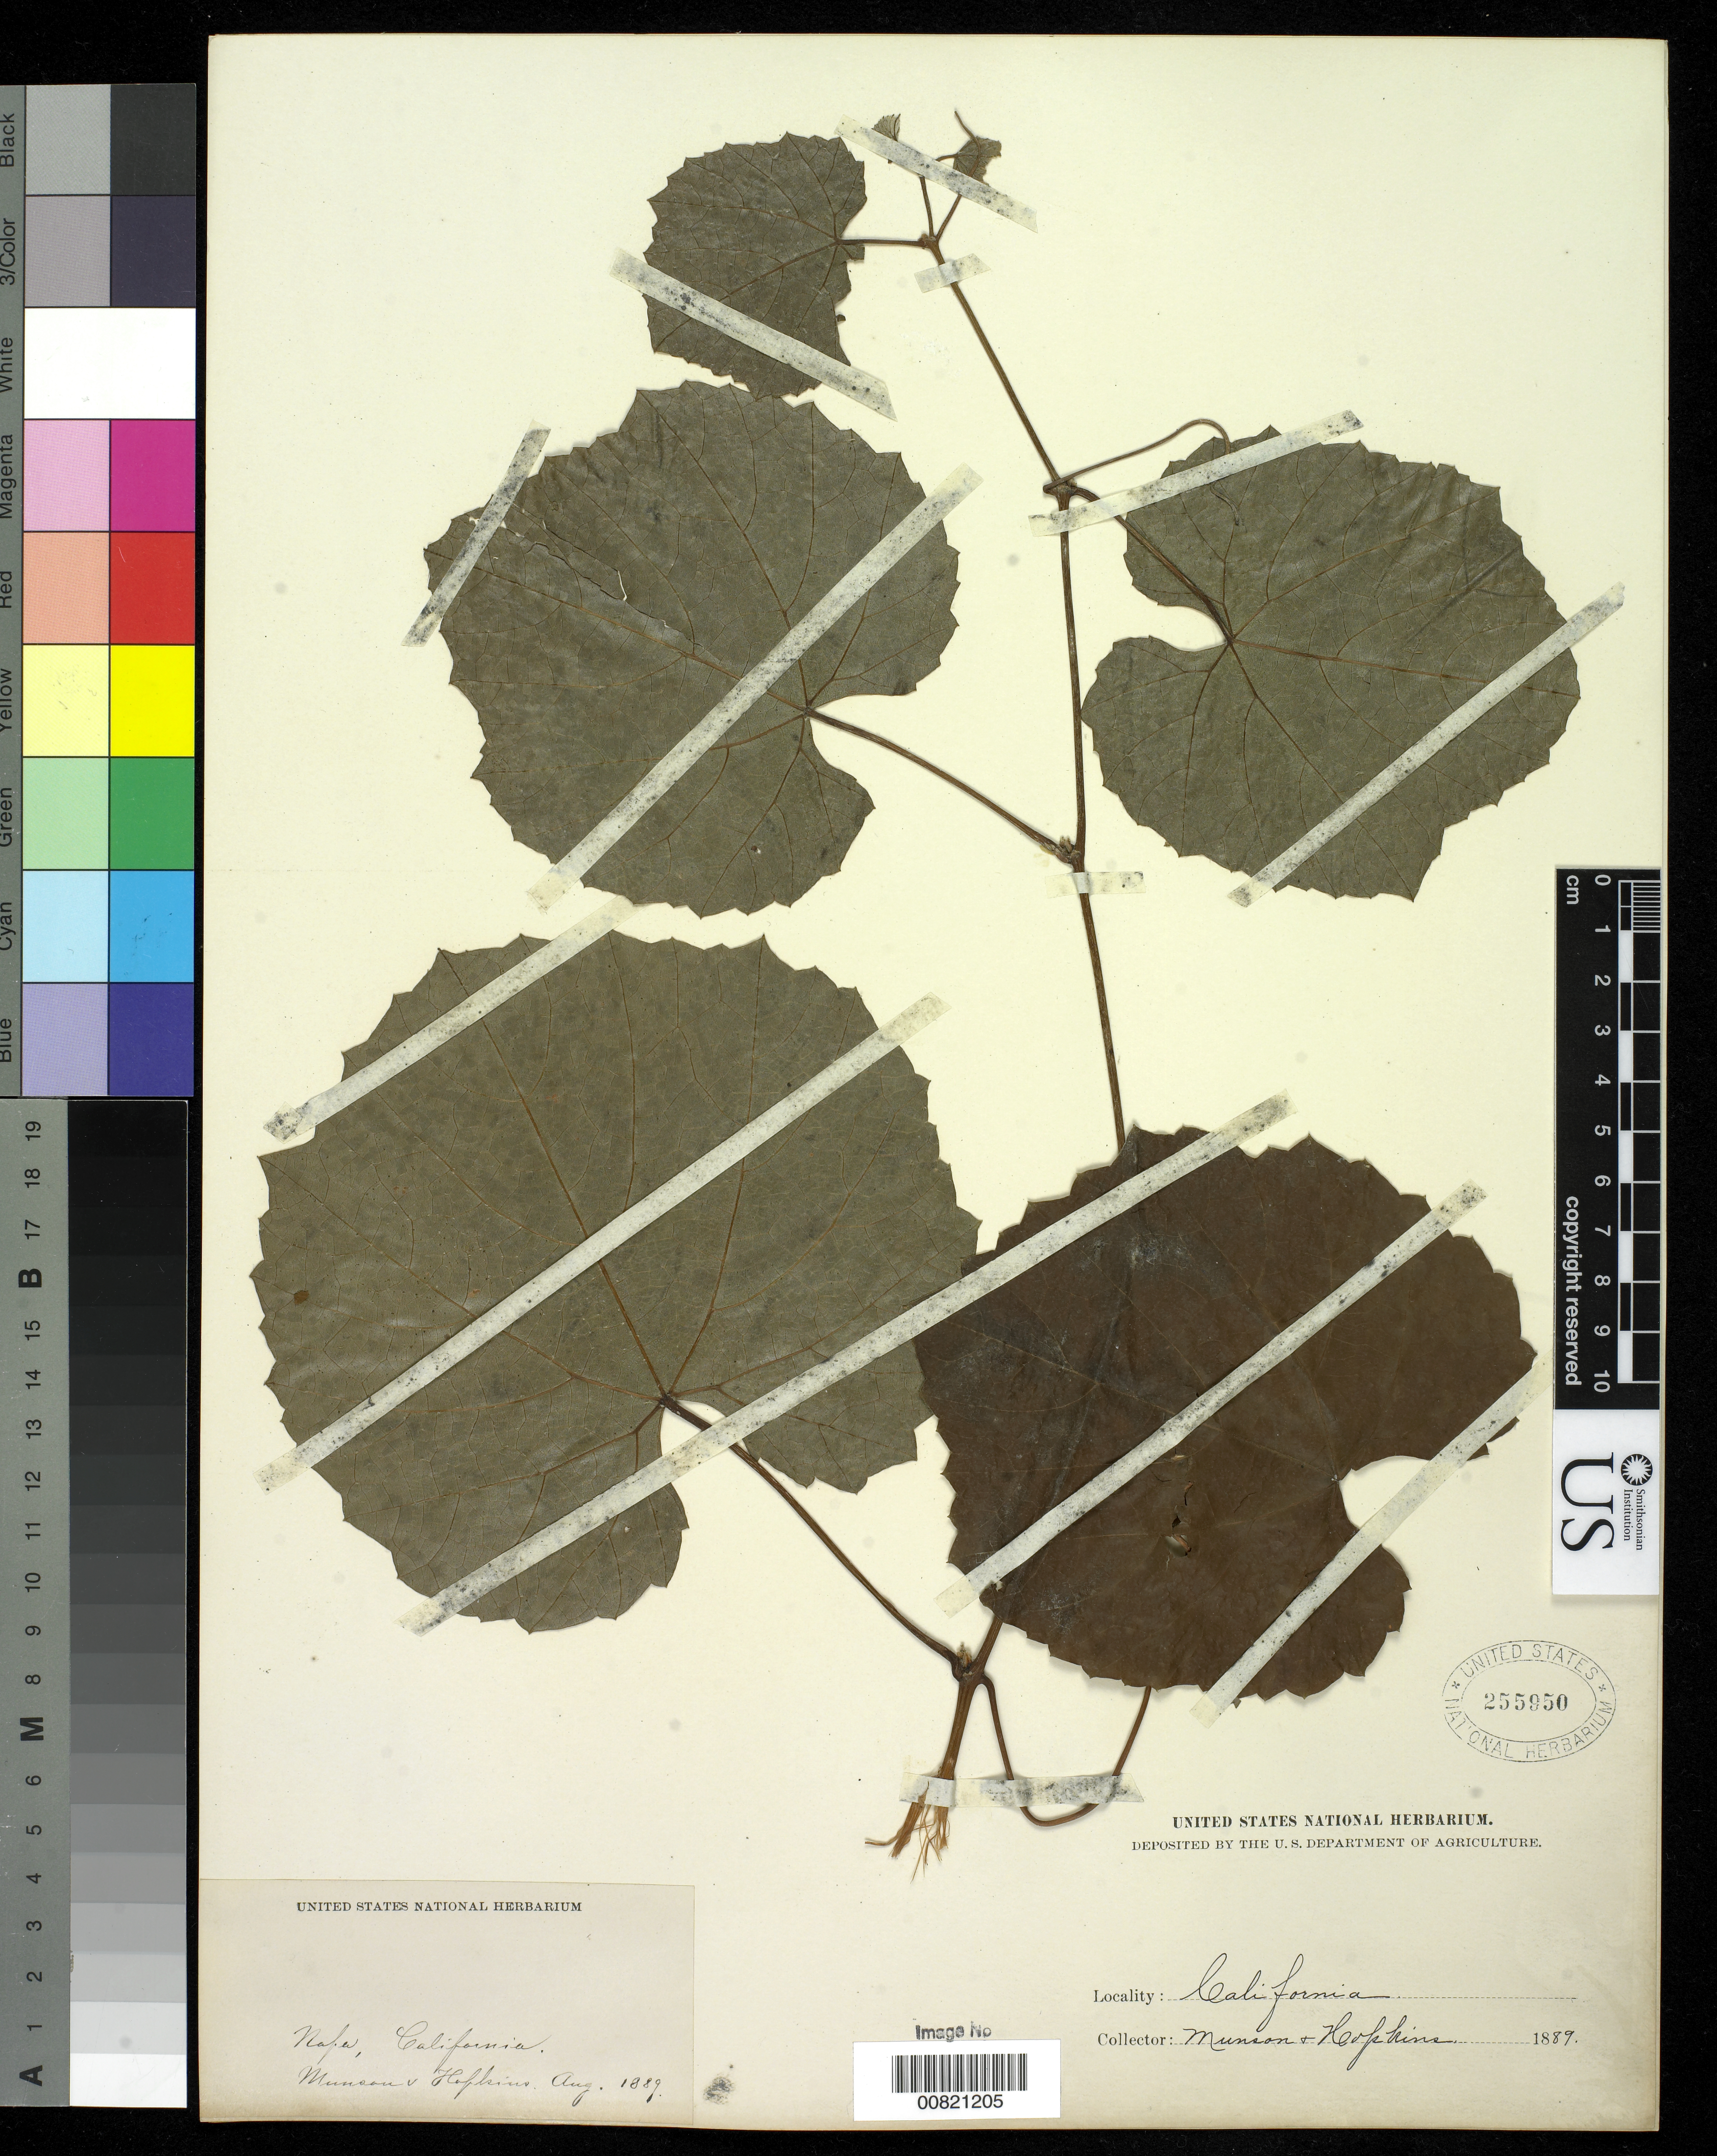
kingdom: Plantae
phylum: Tracheophyta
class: Magnoliopsida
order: Vitales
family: Vitaceae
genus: Vitis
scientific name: Vitis californica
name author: Benth.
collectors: T. V. Munson & -. Hopkins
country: United States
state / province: California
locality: Napa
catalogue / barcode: US 255950